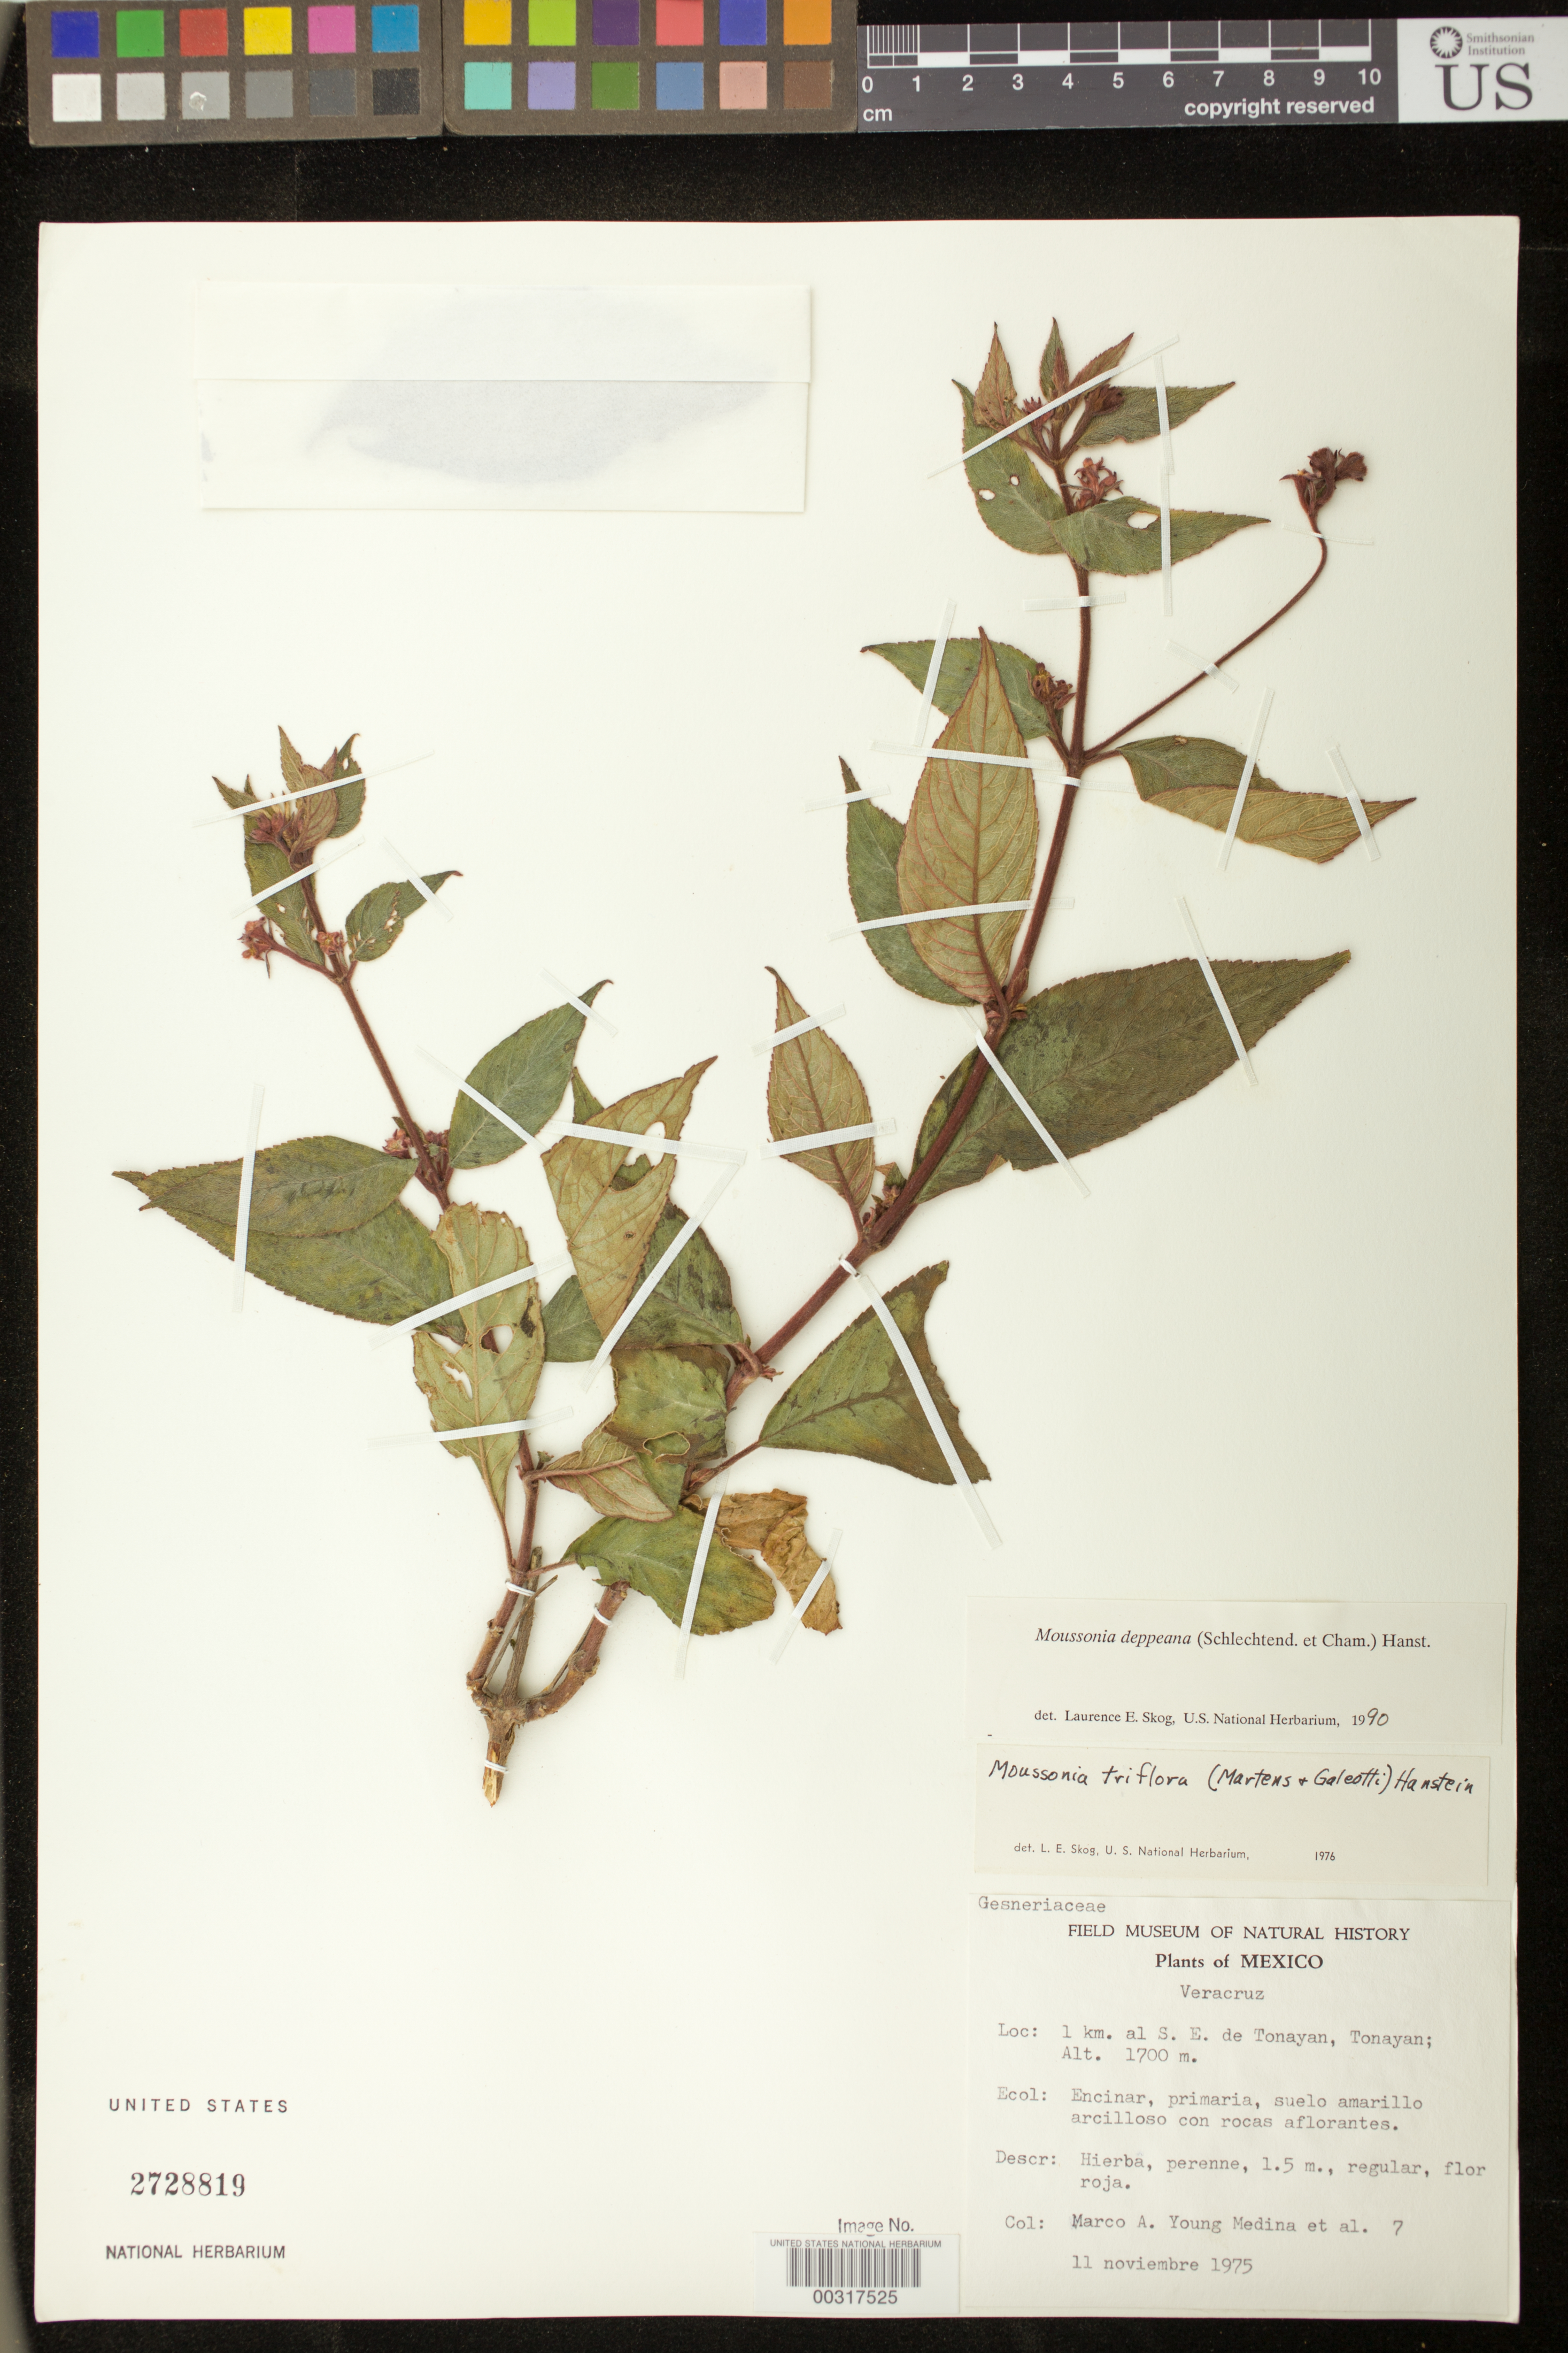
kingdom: Plantae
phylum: Tracheophyta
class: Magnoliopsida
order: Lamiales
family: Gesneriaceae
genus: Moussonia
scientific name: Moussonia deppeana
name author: (Schltdl. & Cham.) Klotzsch ex Hanst.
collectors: M. Medina & et al.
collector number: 7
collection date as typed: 11 Nov 1975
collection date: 1975-11-11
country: Mexico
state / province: Veracruz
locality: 1 km SE of Tonayan, Tonayan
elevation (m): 1700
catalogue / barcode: US 2728819